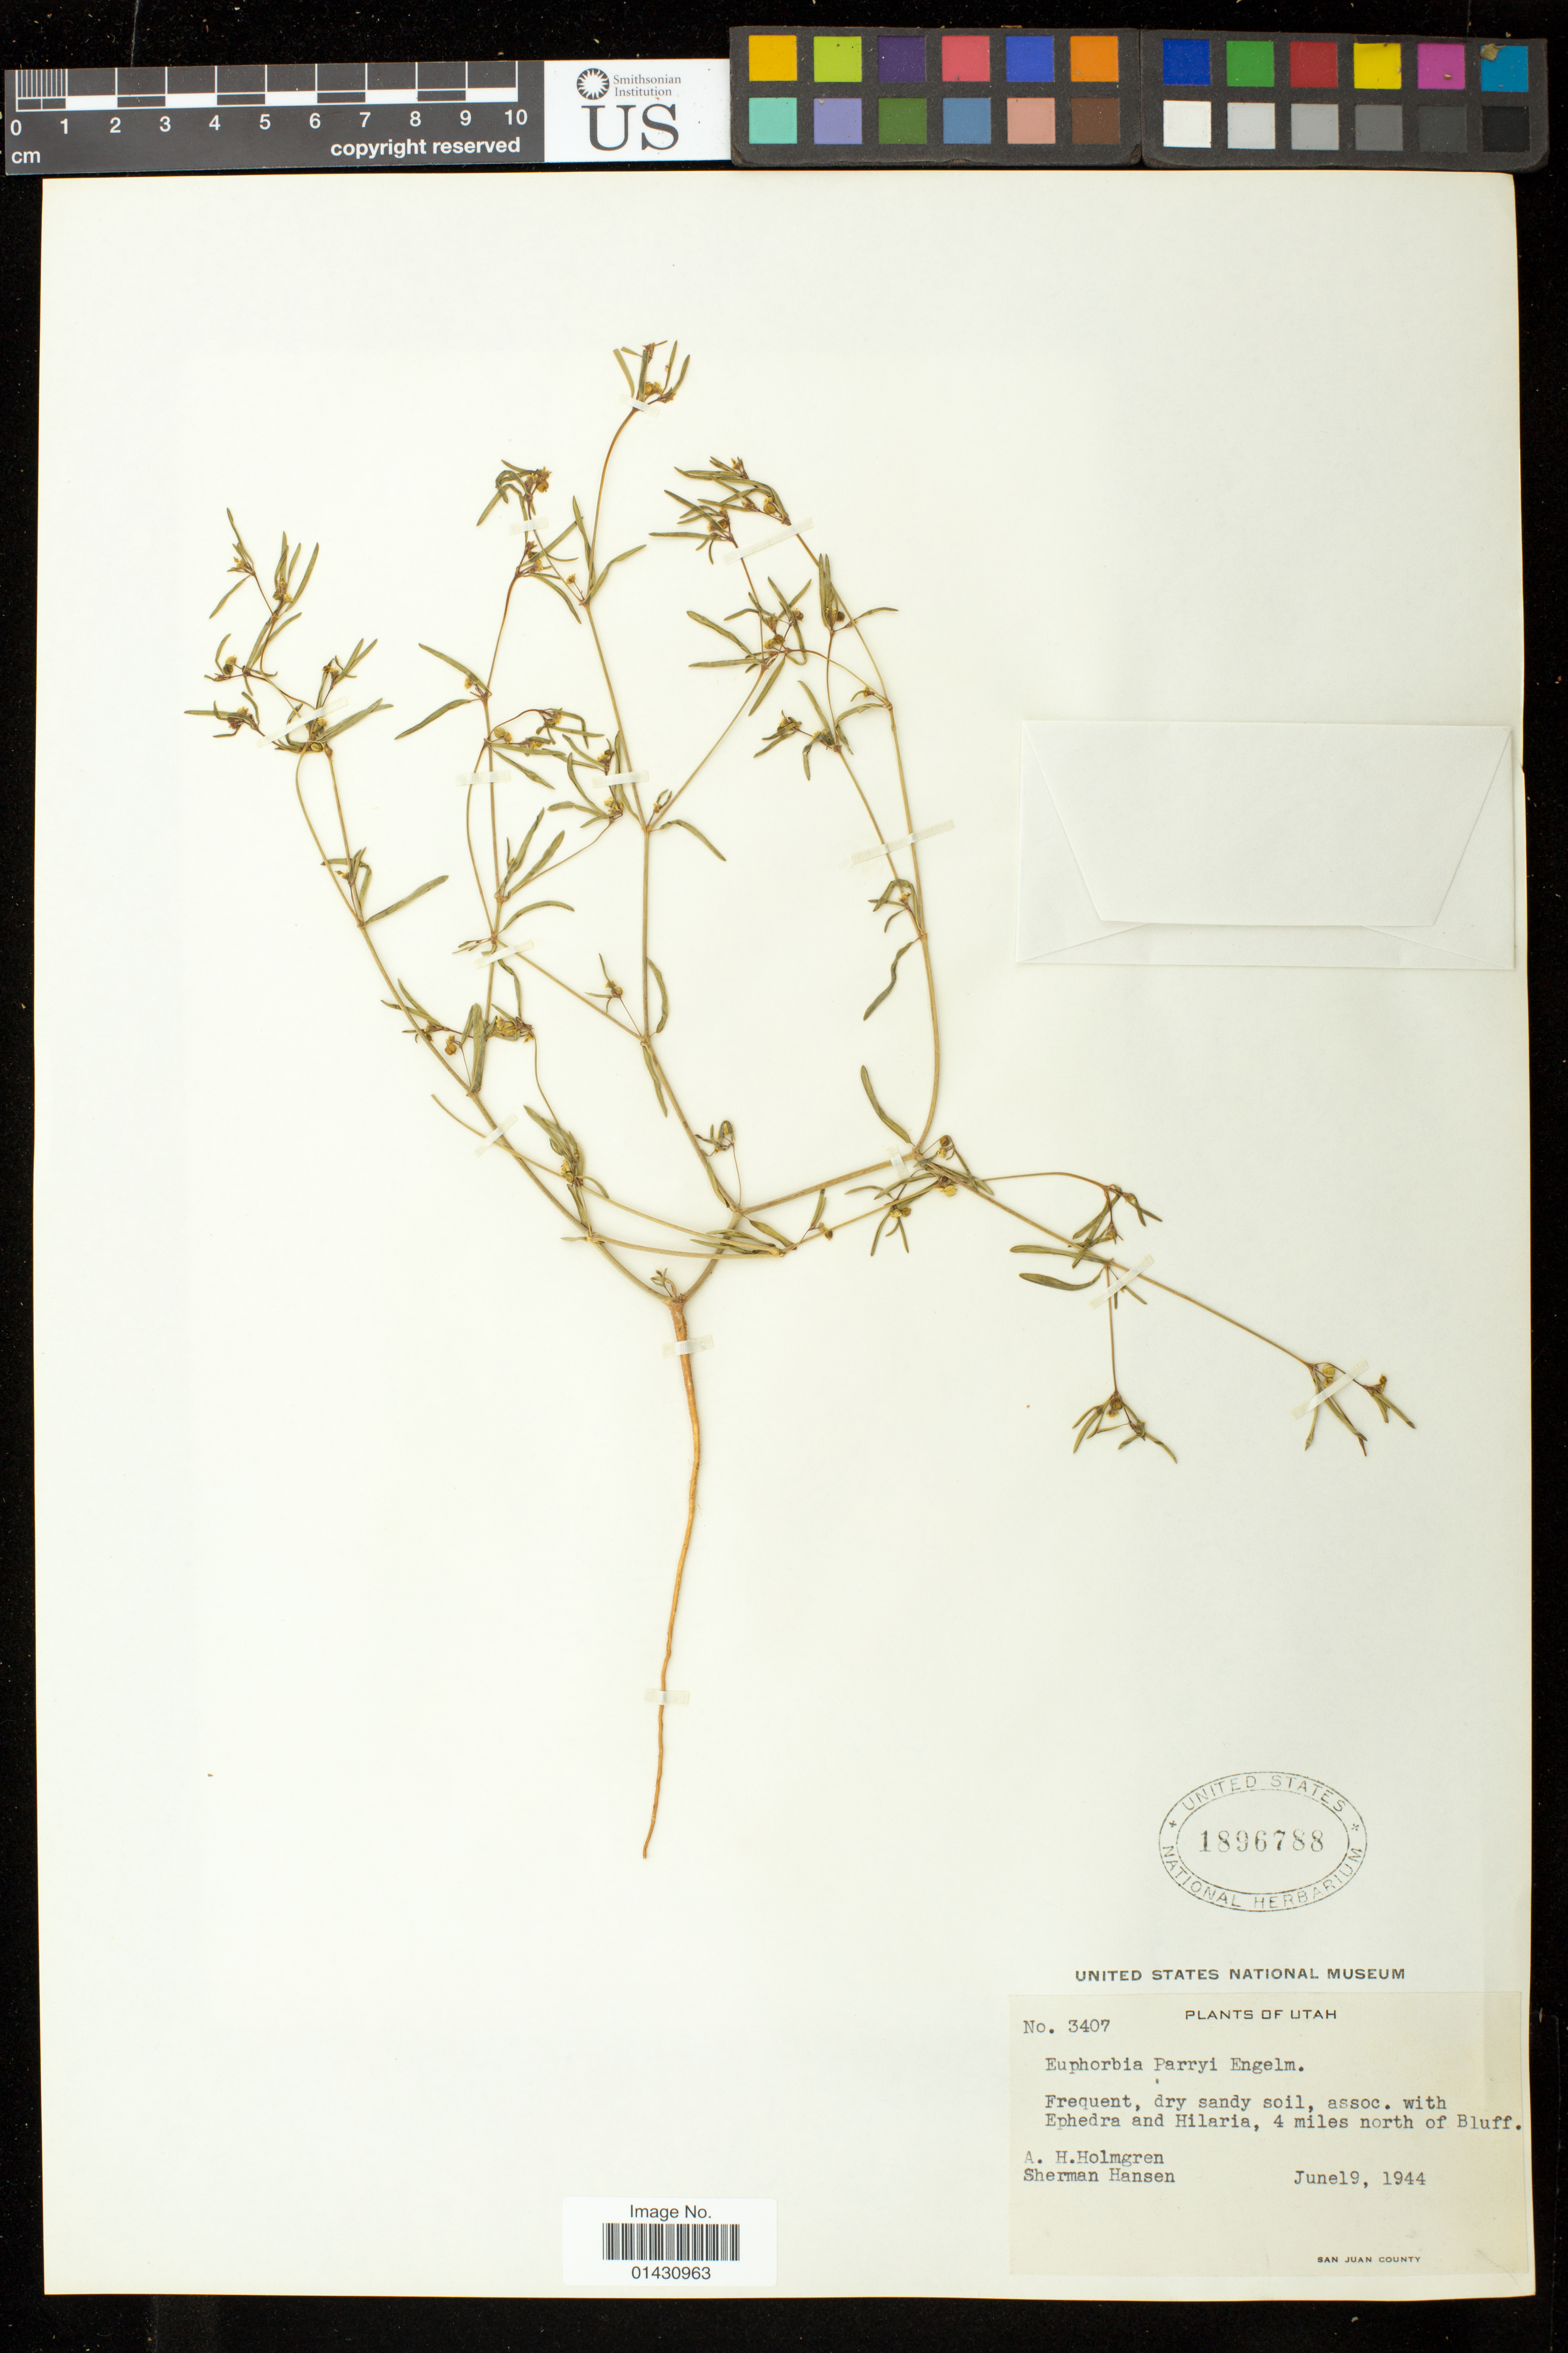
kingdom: Plantae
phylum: Tracheophyta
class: Magnoliopsida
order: Malpighiales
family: Euphorbiaceae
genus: Euphorbia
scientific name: Euphorbia parryi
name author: Engelm.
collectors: A. H. Holmgren & S. Hansen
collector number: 3407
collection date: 1944-06-19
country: United States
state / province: Utah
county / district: San Juan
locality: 4 miles north of Bluff.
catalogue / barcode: US 1896788